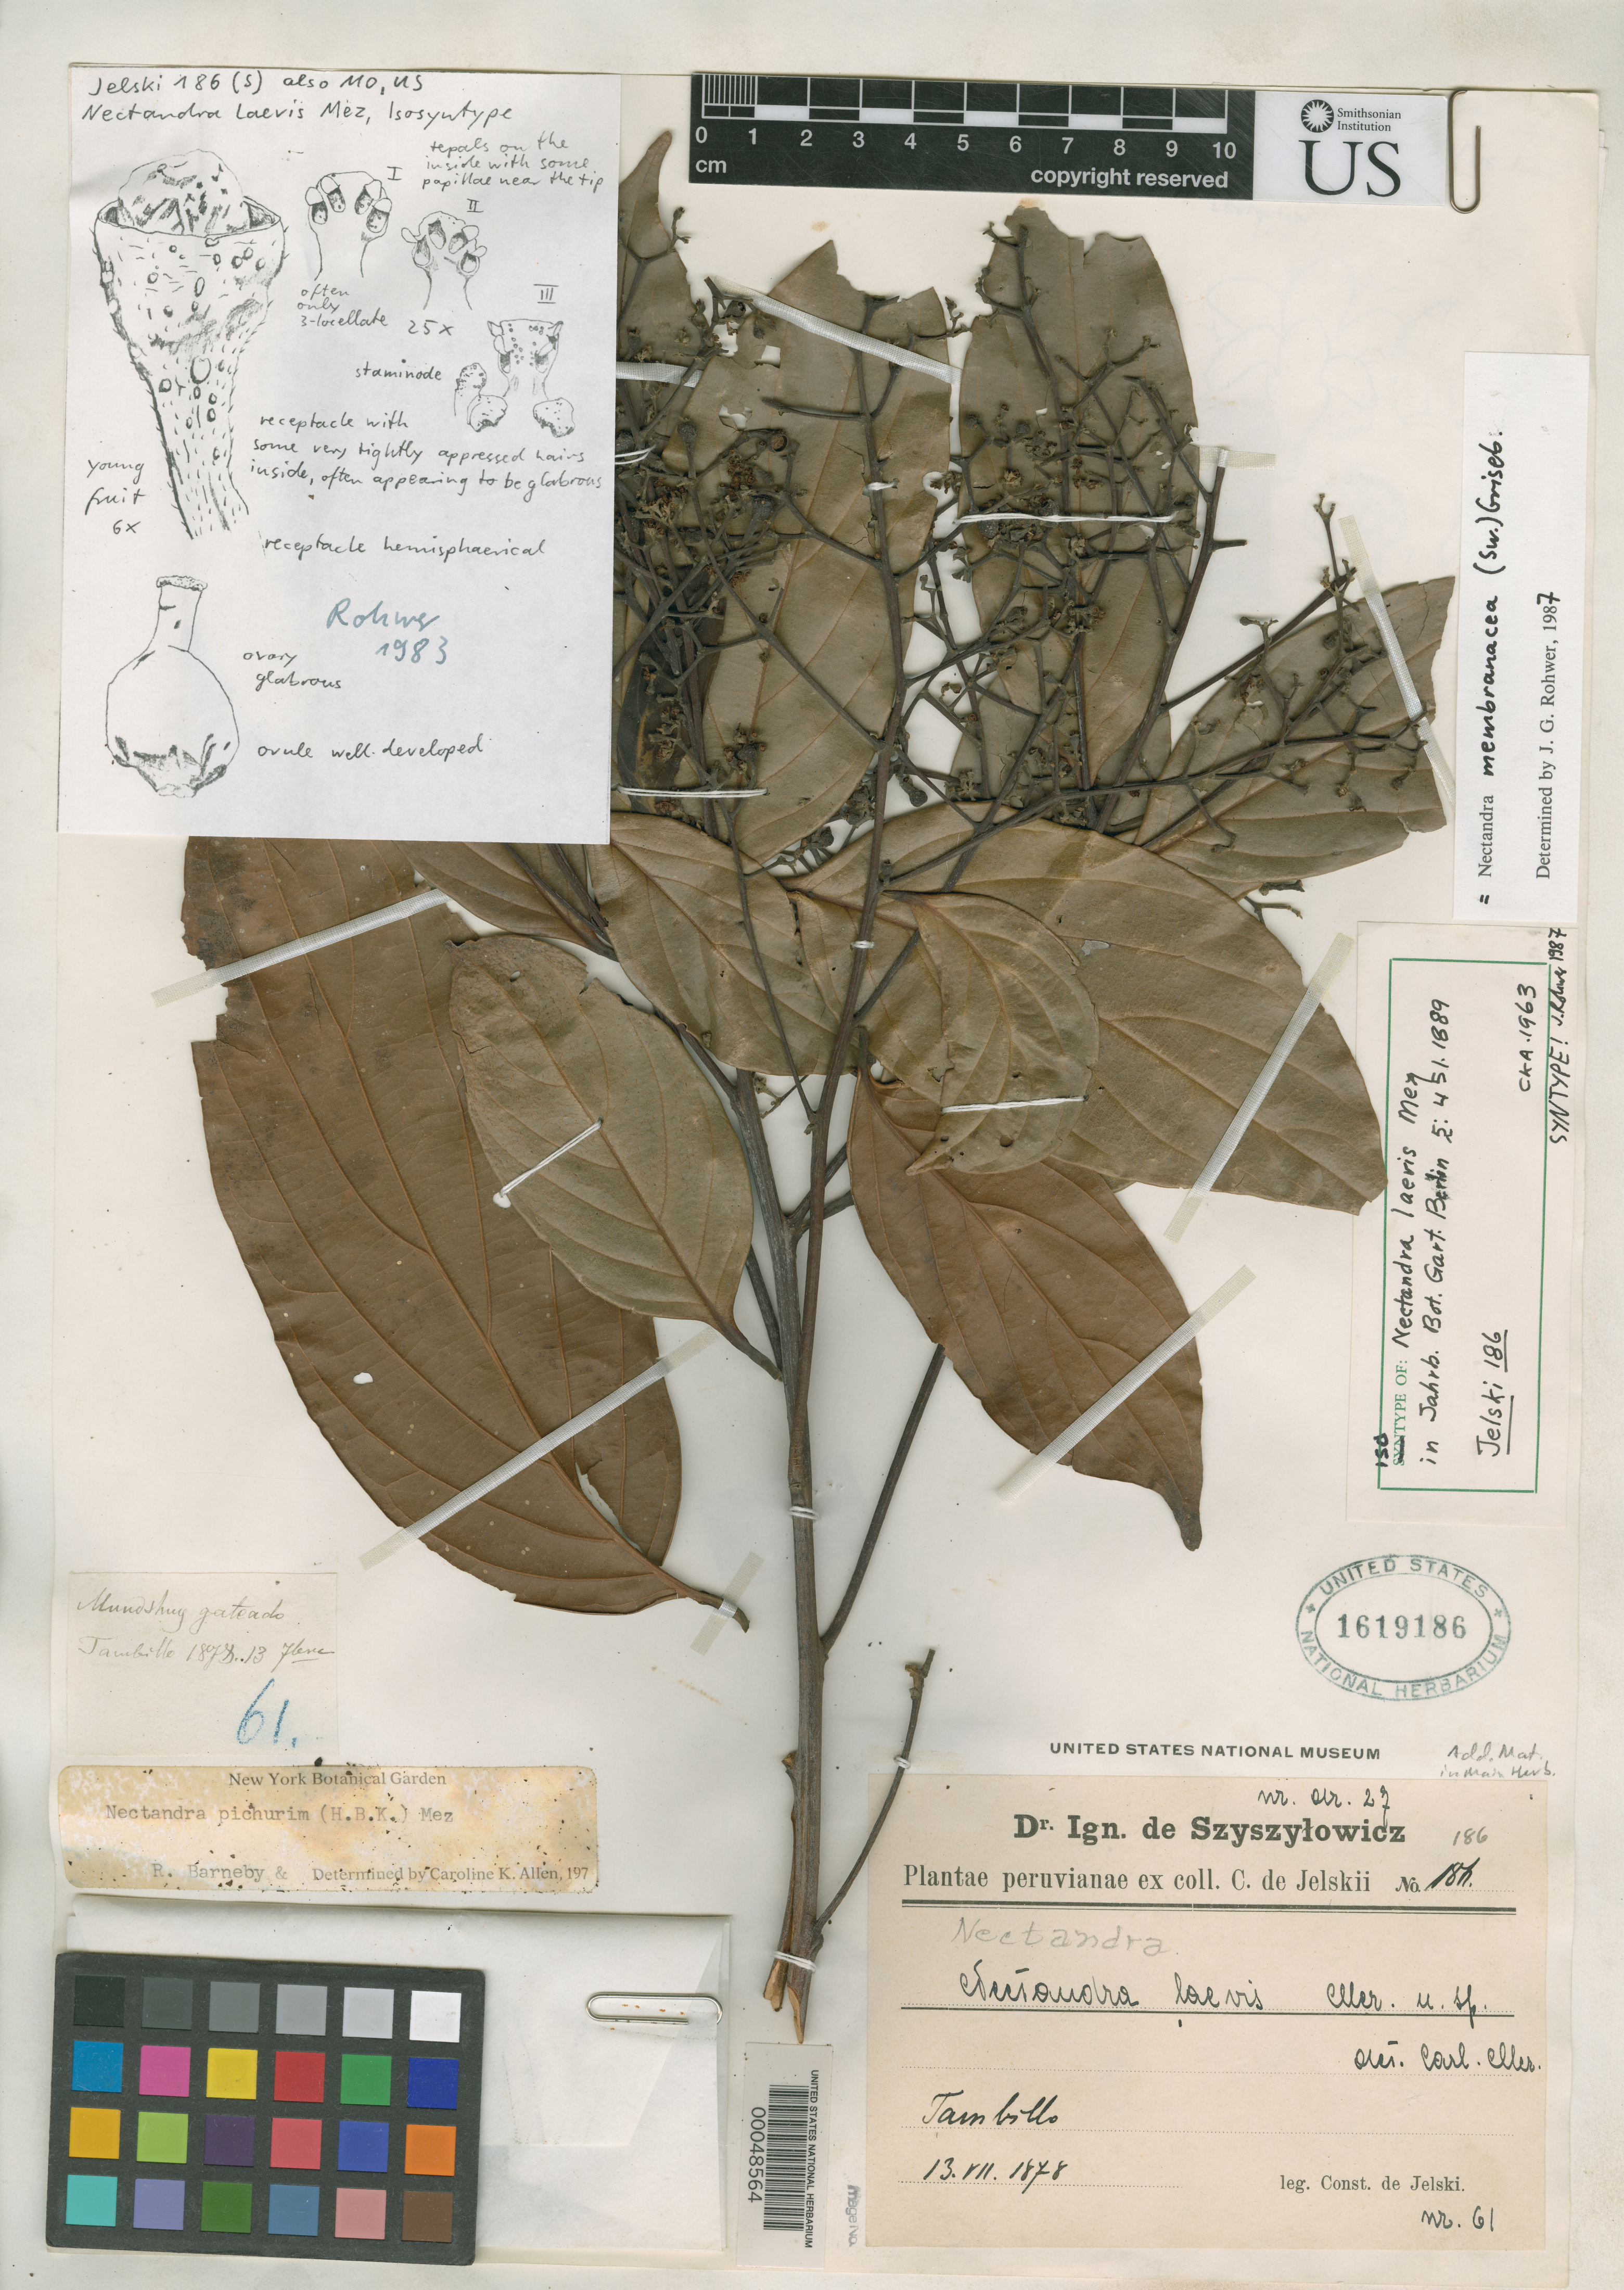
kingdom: Plantae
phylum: Tracheophyta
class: Magnoliopsida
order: Laurales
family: Lauraceae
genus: Nectandra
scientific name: Nectandra laevis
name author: Mez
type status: Isolectotype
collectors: C. von Jelski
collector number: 186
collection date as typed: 13 Jul 1878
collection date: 1878-07-13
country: Peru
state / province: Cajamarca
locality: Tambillo.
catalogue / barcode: US 1619186